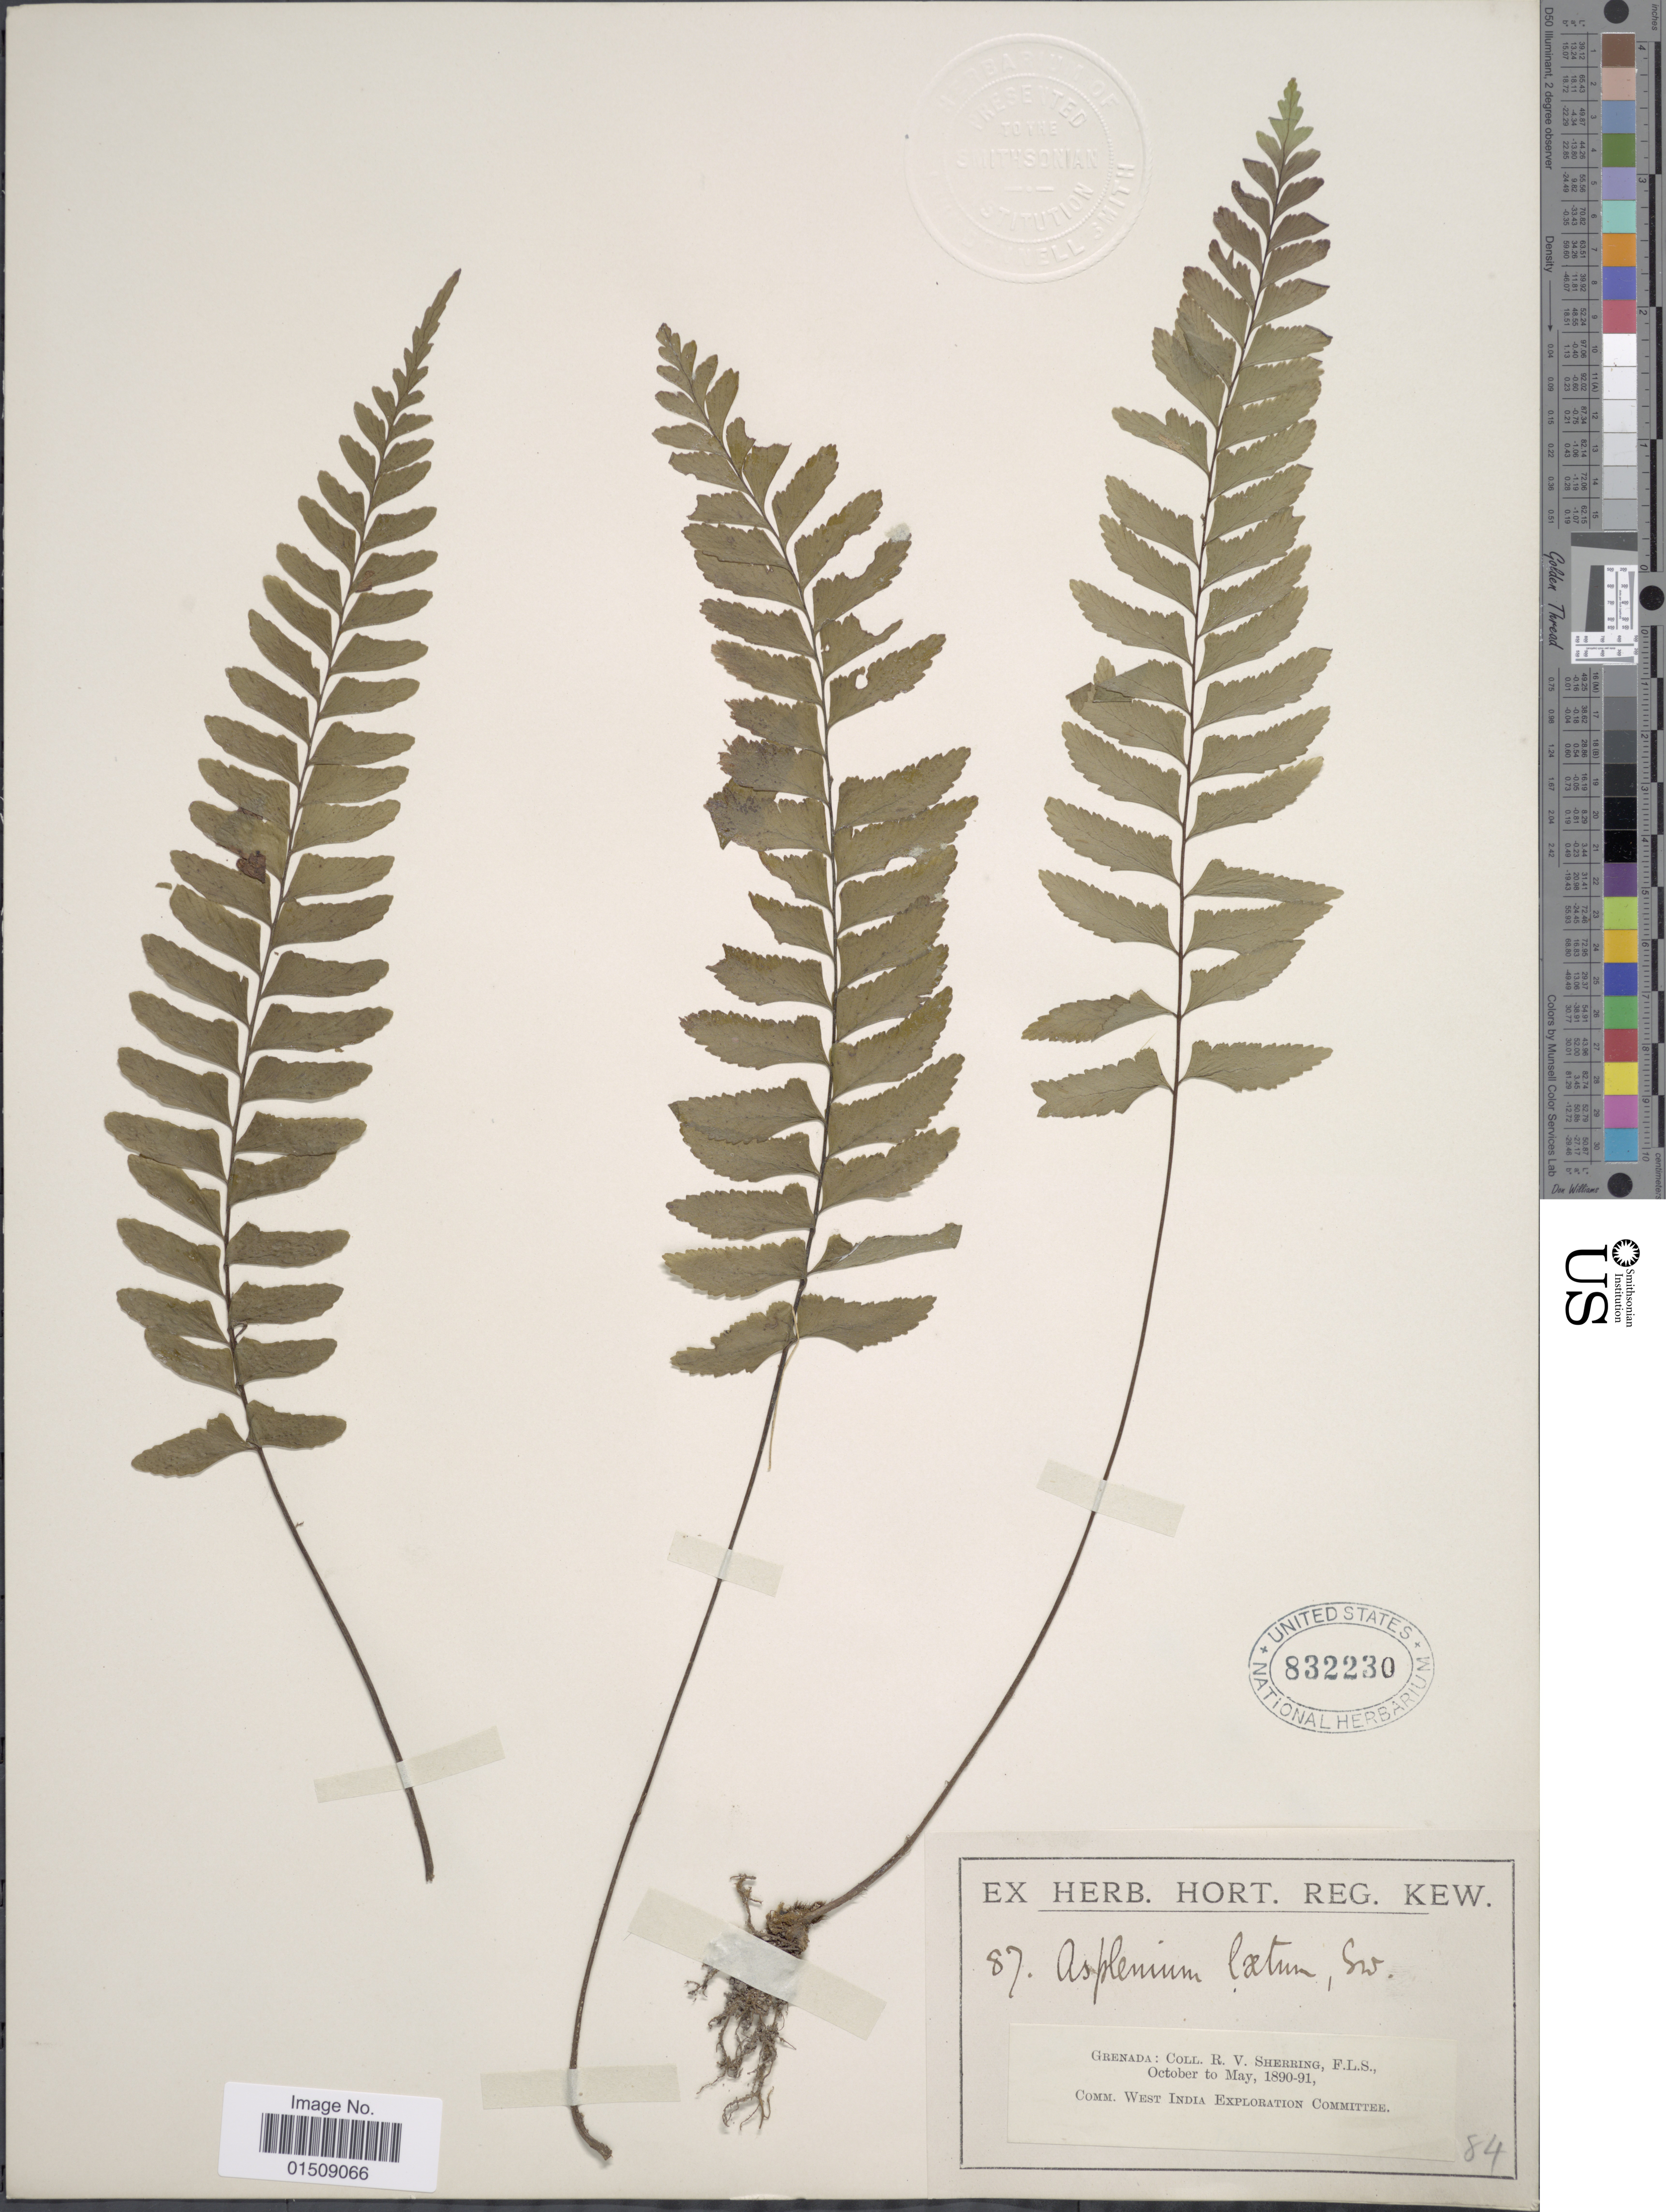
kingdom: Plantae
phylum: Tracheophyta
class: Polypodiopsida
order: Polypodiales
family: Aspleniaceae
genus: Asplenium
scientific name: Asplenium laetum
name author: Sw.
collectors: R. Sherring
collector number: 87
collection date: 1890-10/1891-05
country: Grenada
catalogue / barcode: US 832230